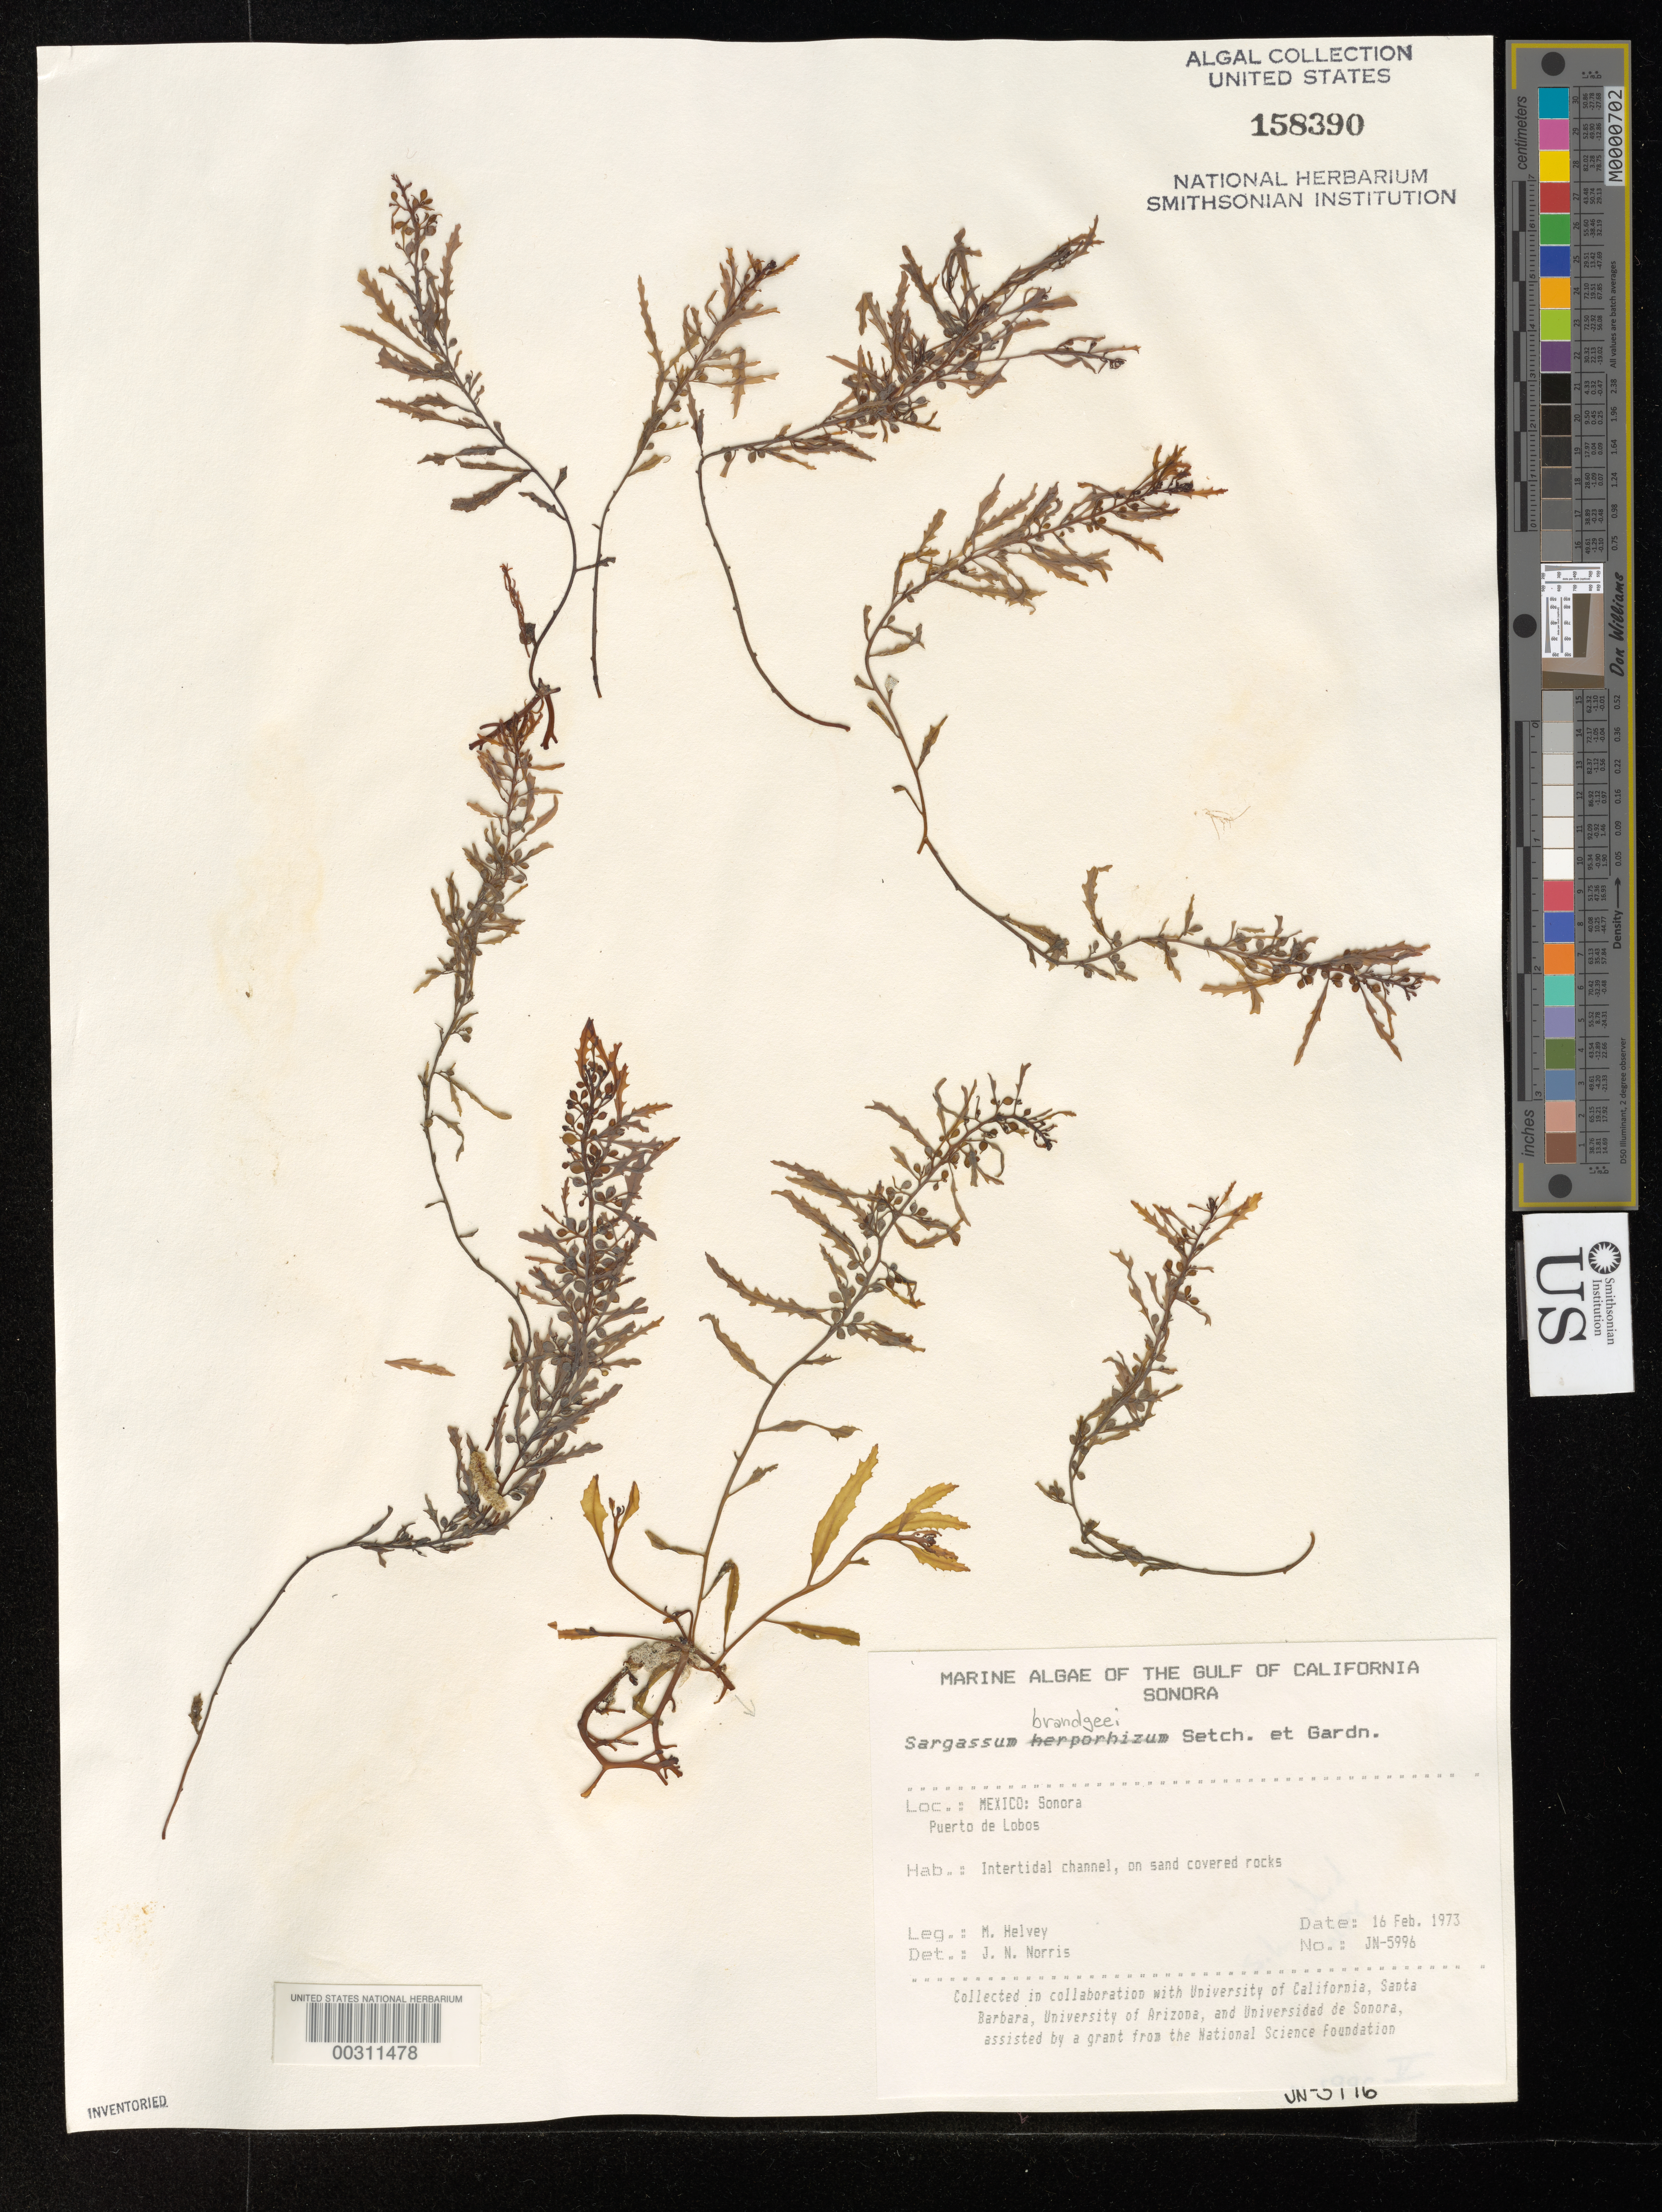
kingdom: Chromista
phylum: Ochrophyta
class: Phaeophyceae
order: Fucales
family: Sargassaceae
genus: Sargassum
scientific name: Sargassum herporhizum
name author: Setch. & N.L. Gardner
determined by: Norris, James N.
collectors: M. Helvey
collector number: Jn-5996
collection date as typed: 16 Feb 1973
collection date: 1973-02-16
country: Mexico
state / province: Sonora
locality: Puerto de lobos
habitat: Intertidal channel, on sand covered rocks.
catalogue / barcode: US 158390